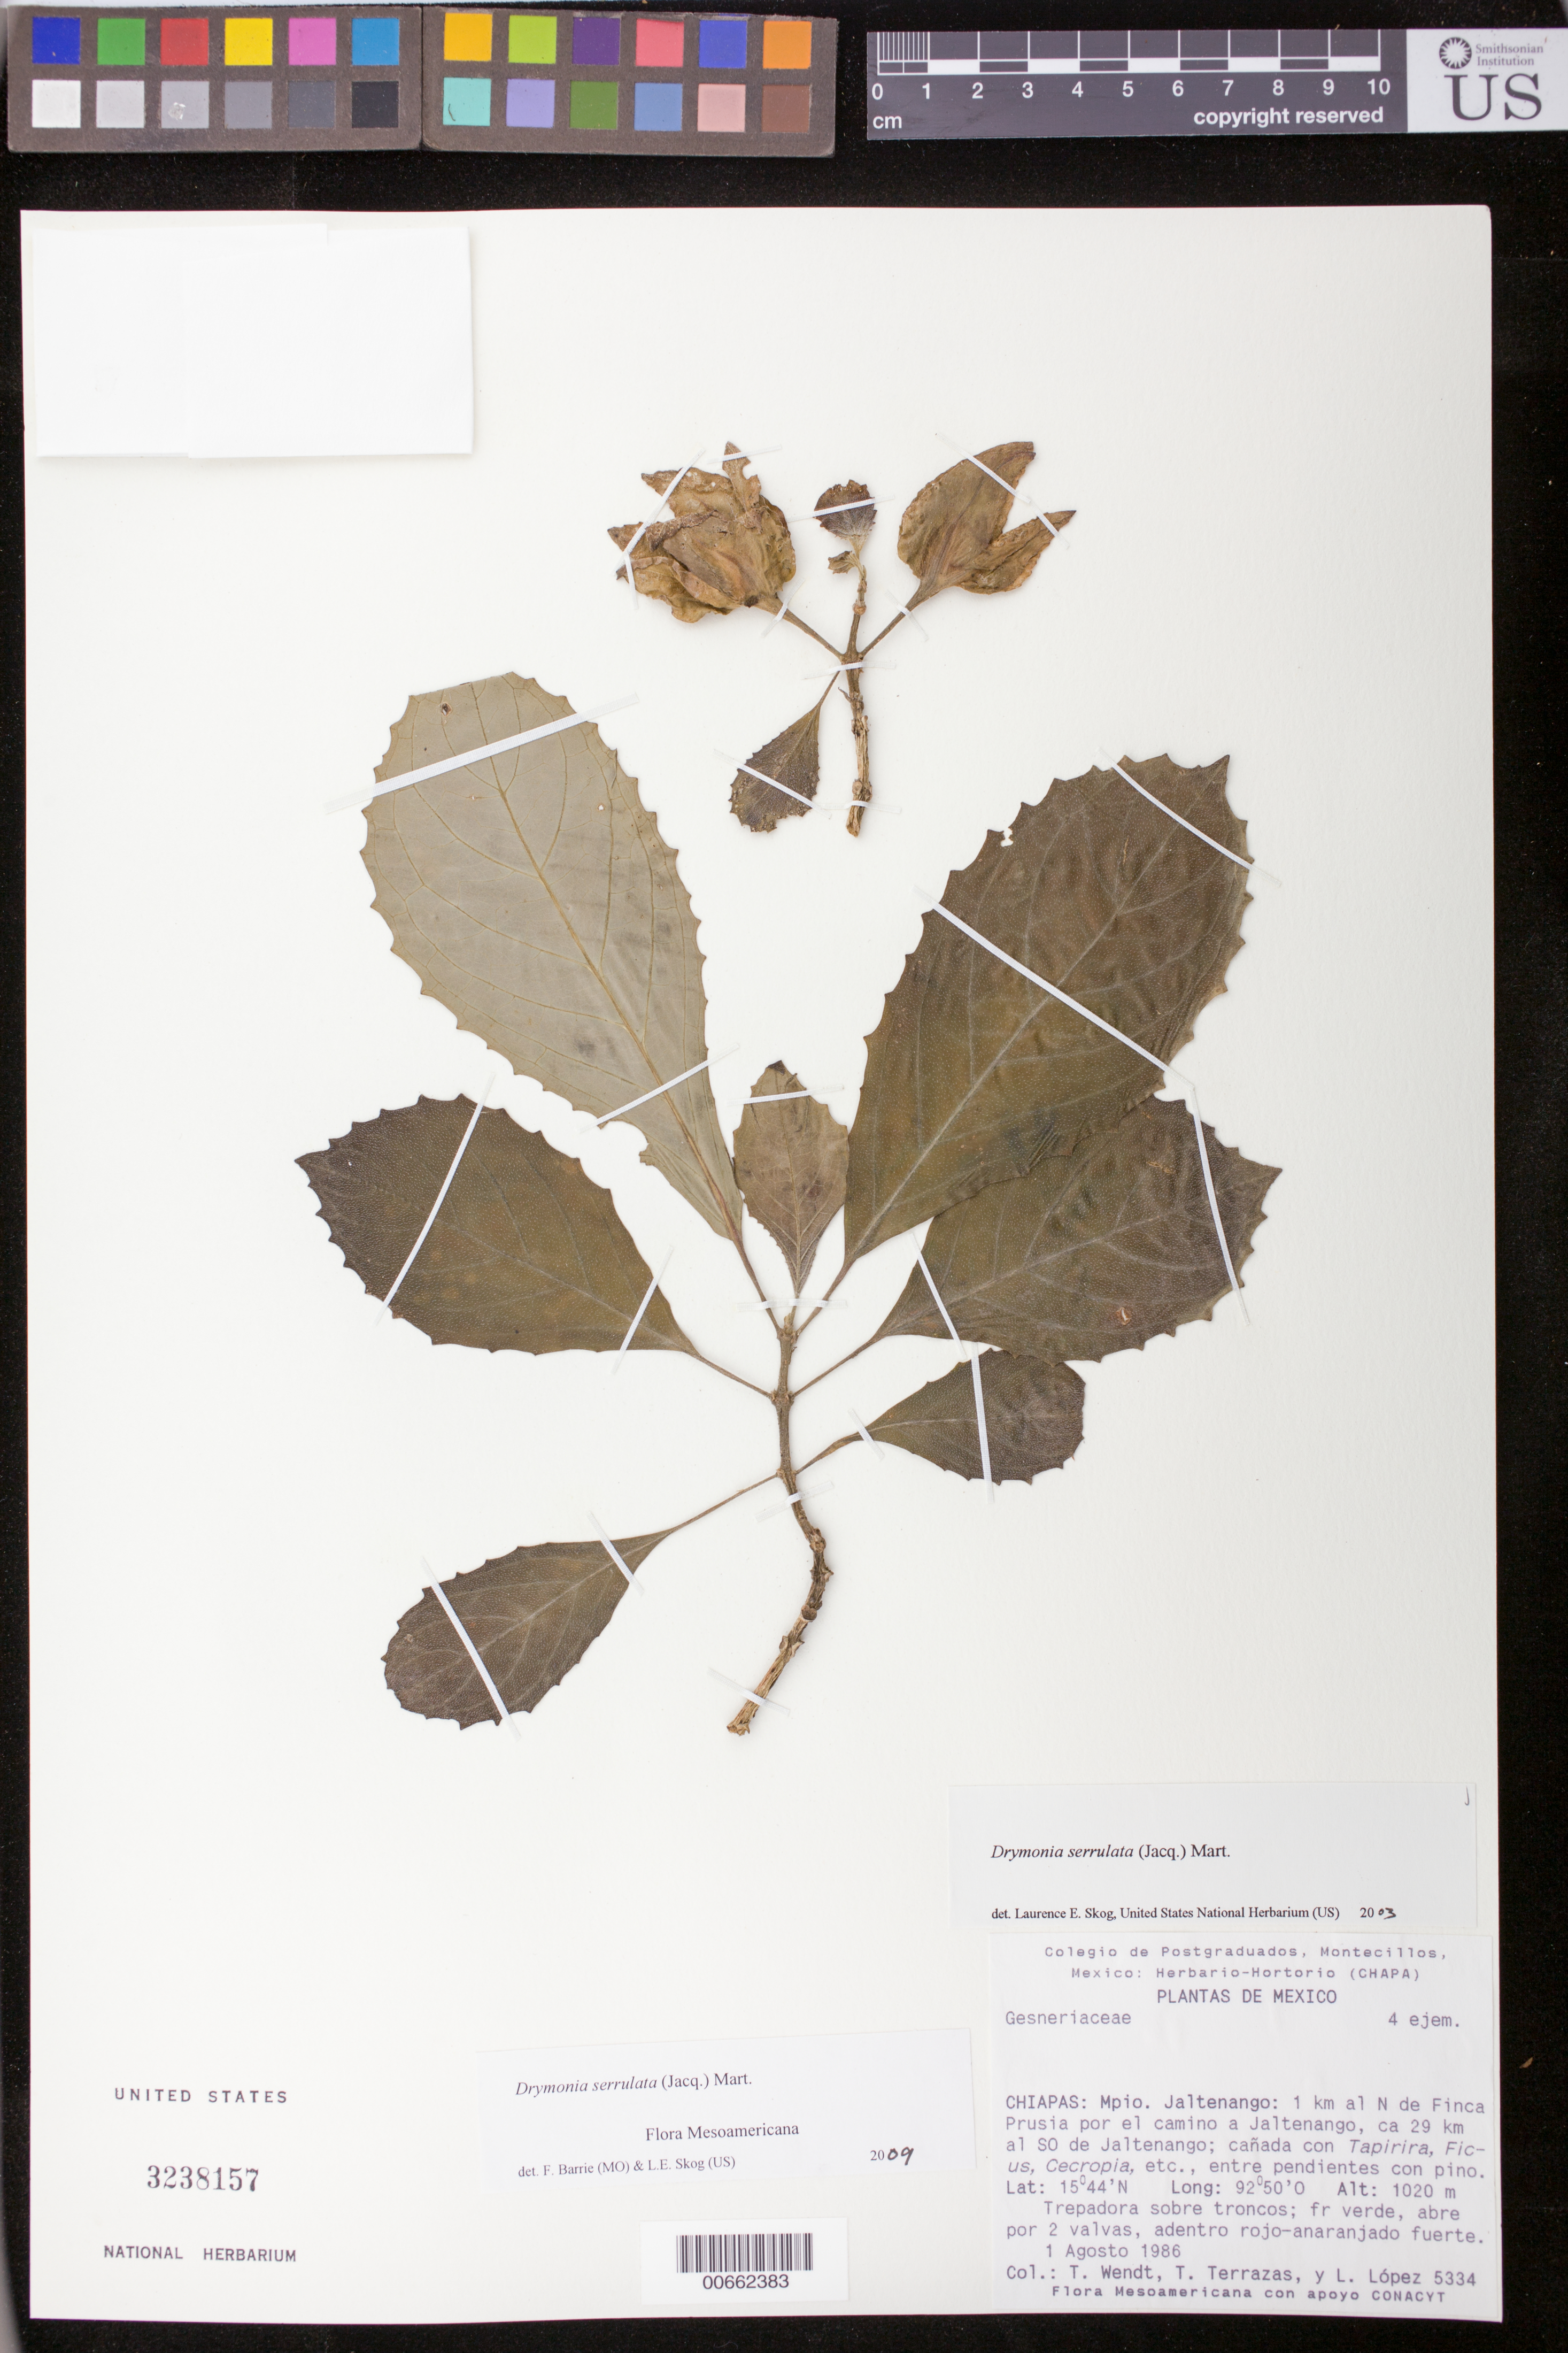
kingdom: Plantae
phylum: Tracheophyta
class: Magnoliopsida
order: Lamiales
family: Gesneriaceae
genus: Drymonia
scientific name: Drymonia serrulata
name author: (Jacq.) Mart.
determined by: Skog, Laurence E.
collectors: T. L. Wendt, T. Terrazas & L. López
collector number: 5334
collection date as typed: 01 Aug 1986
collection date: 1986-08-01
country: Mexico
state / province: Chiapas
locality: Mpio. Jaltenango: 1 km al N de Finca Prusia por el camino a Jaltenango, ca. 29 km al SO de Jaltenango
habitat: Cañada con Tapirira, Ficus, Cecropia, etc., entre pendientes con pino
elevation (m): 1020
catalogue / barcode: US 3238157